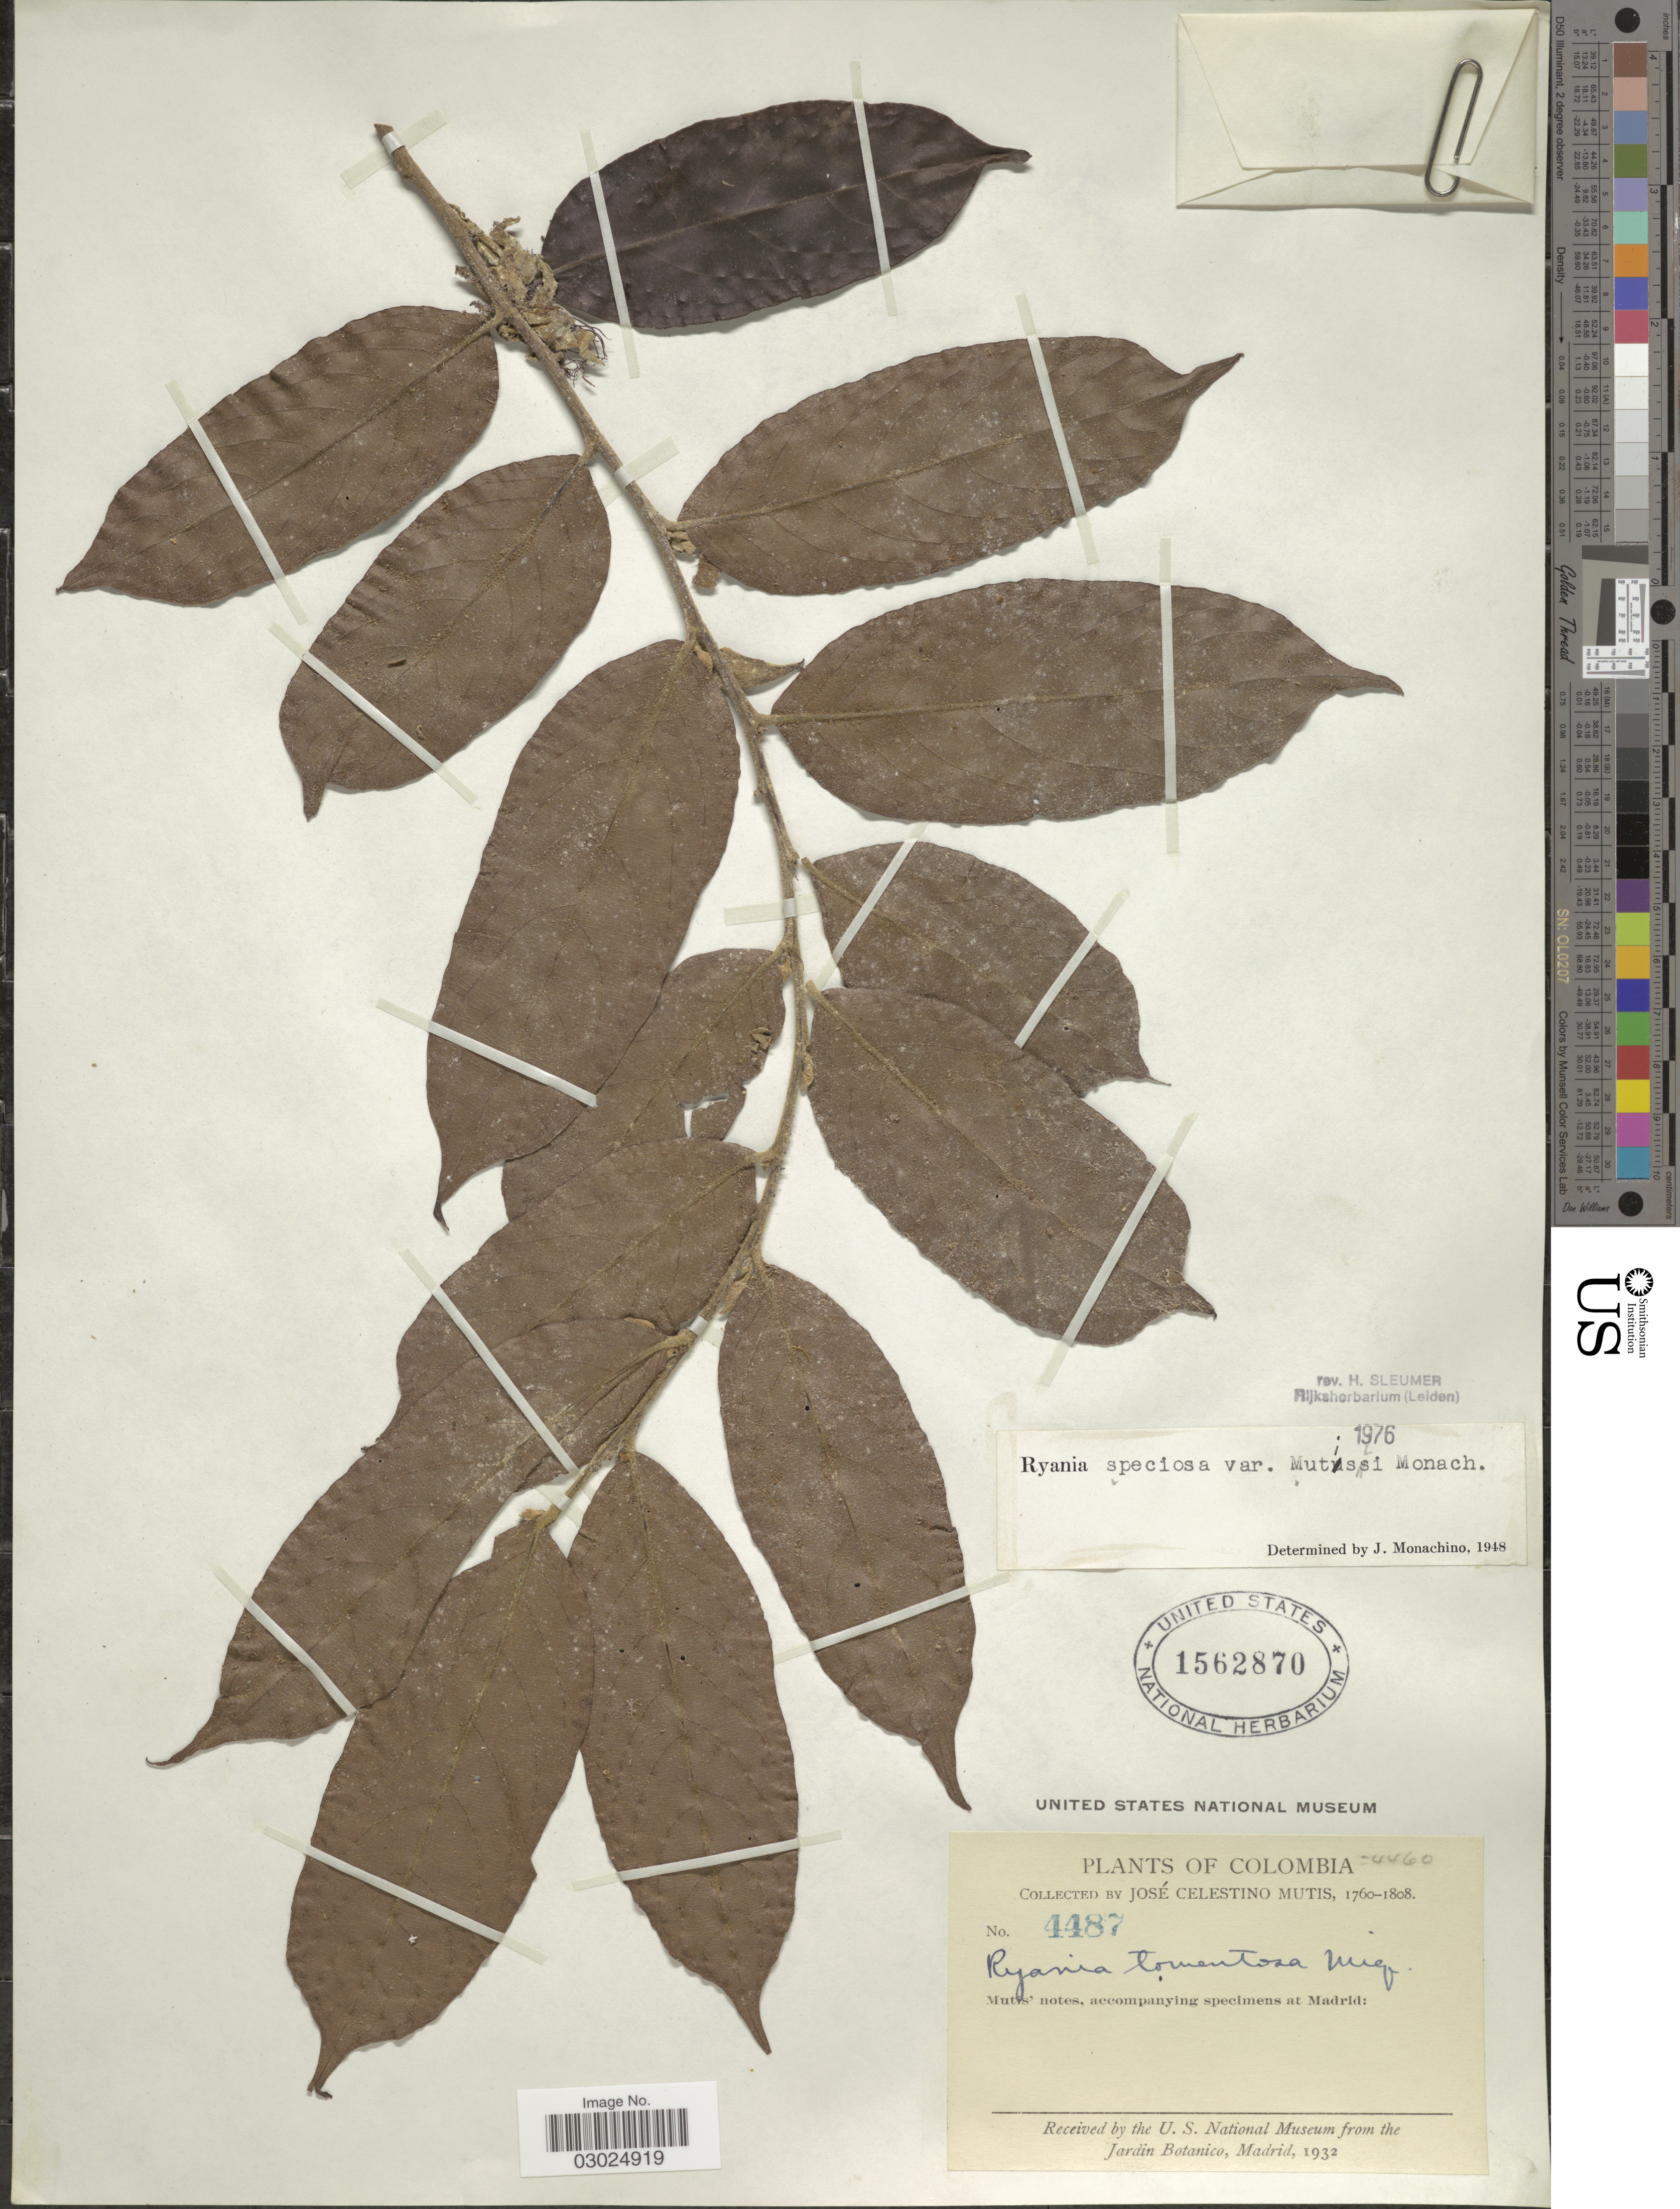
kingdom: Plantae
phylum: Tracheophyta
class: Magnoliopsida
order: Malpighiales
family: Salicaceae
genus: Ryania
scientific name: Ryania speciosa var. mutisii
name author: Monach.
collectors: J. C. B. Mutis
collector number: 4487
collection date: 1760/1808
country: Colombia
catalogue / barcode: US 1562870